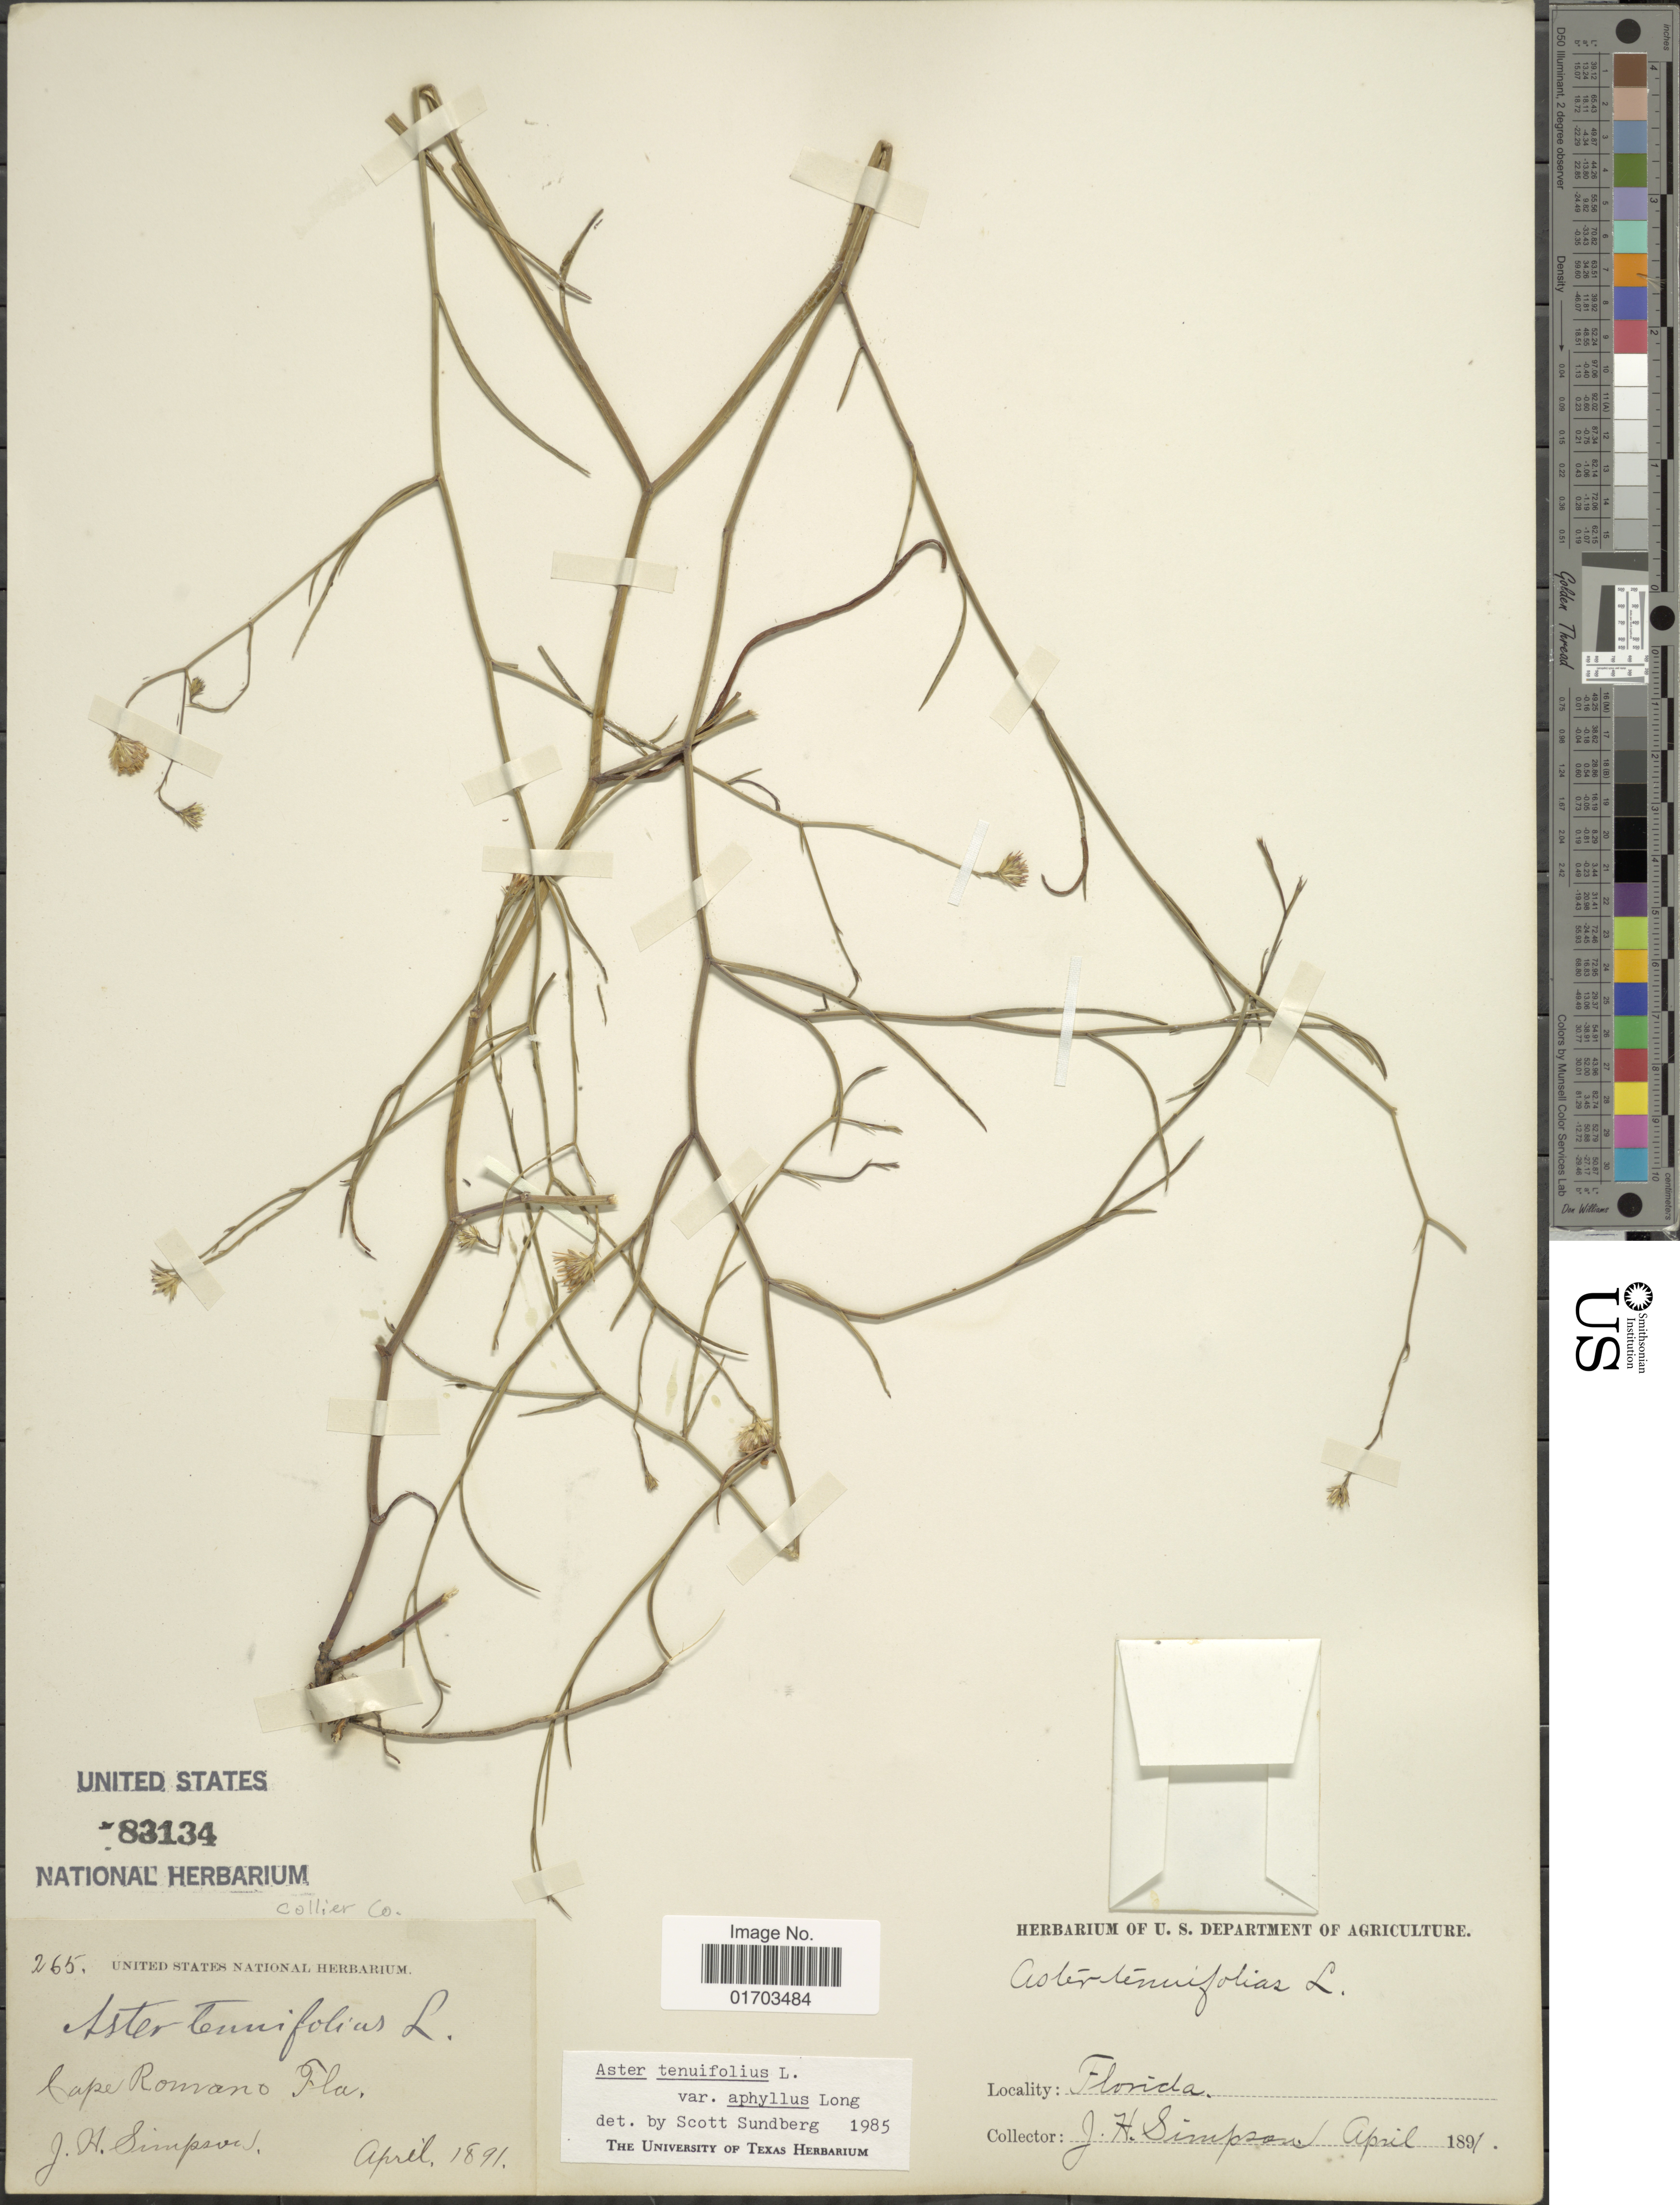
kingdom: Plantae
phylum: Tracheophyta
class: Magnoliopsida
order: Asterales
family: Asteraceae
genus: Symphyotrichum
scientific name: Symphyotrichum tenuifolium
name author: (L.) G.L. Nesom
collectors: J. H. Simpson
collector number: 265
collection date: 1891-04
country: United States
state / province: Florida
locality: Cape Romano. Collier Co.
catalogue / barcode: US 83134